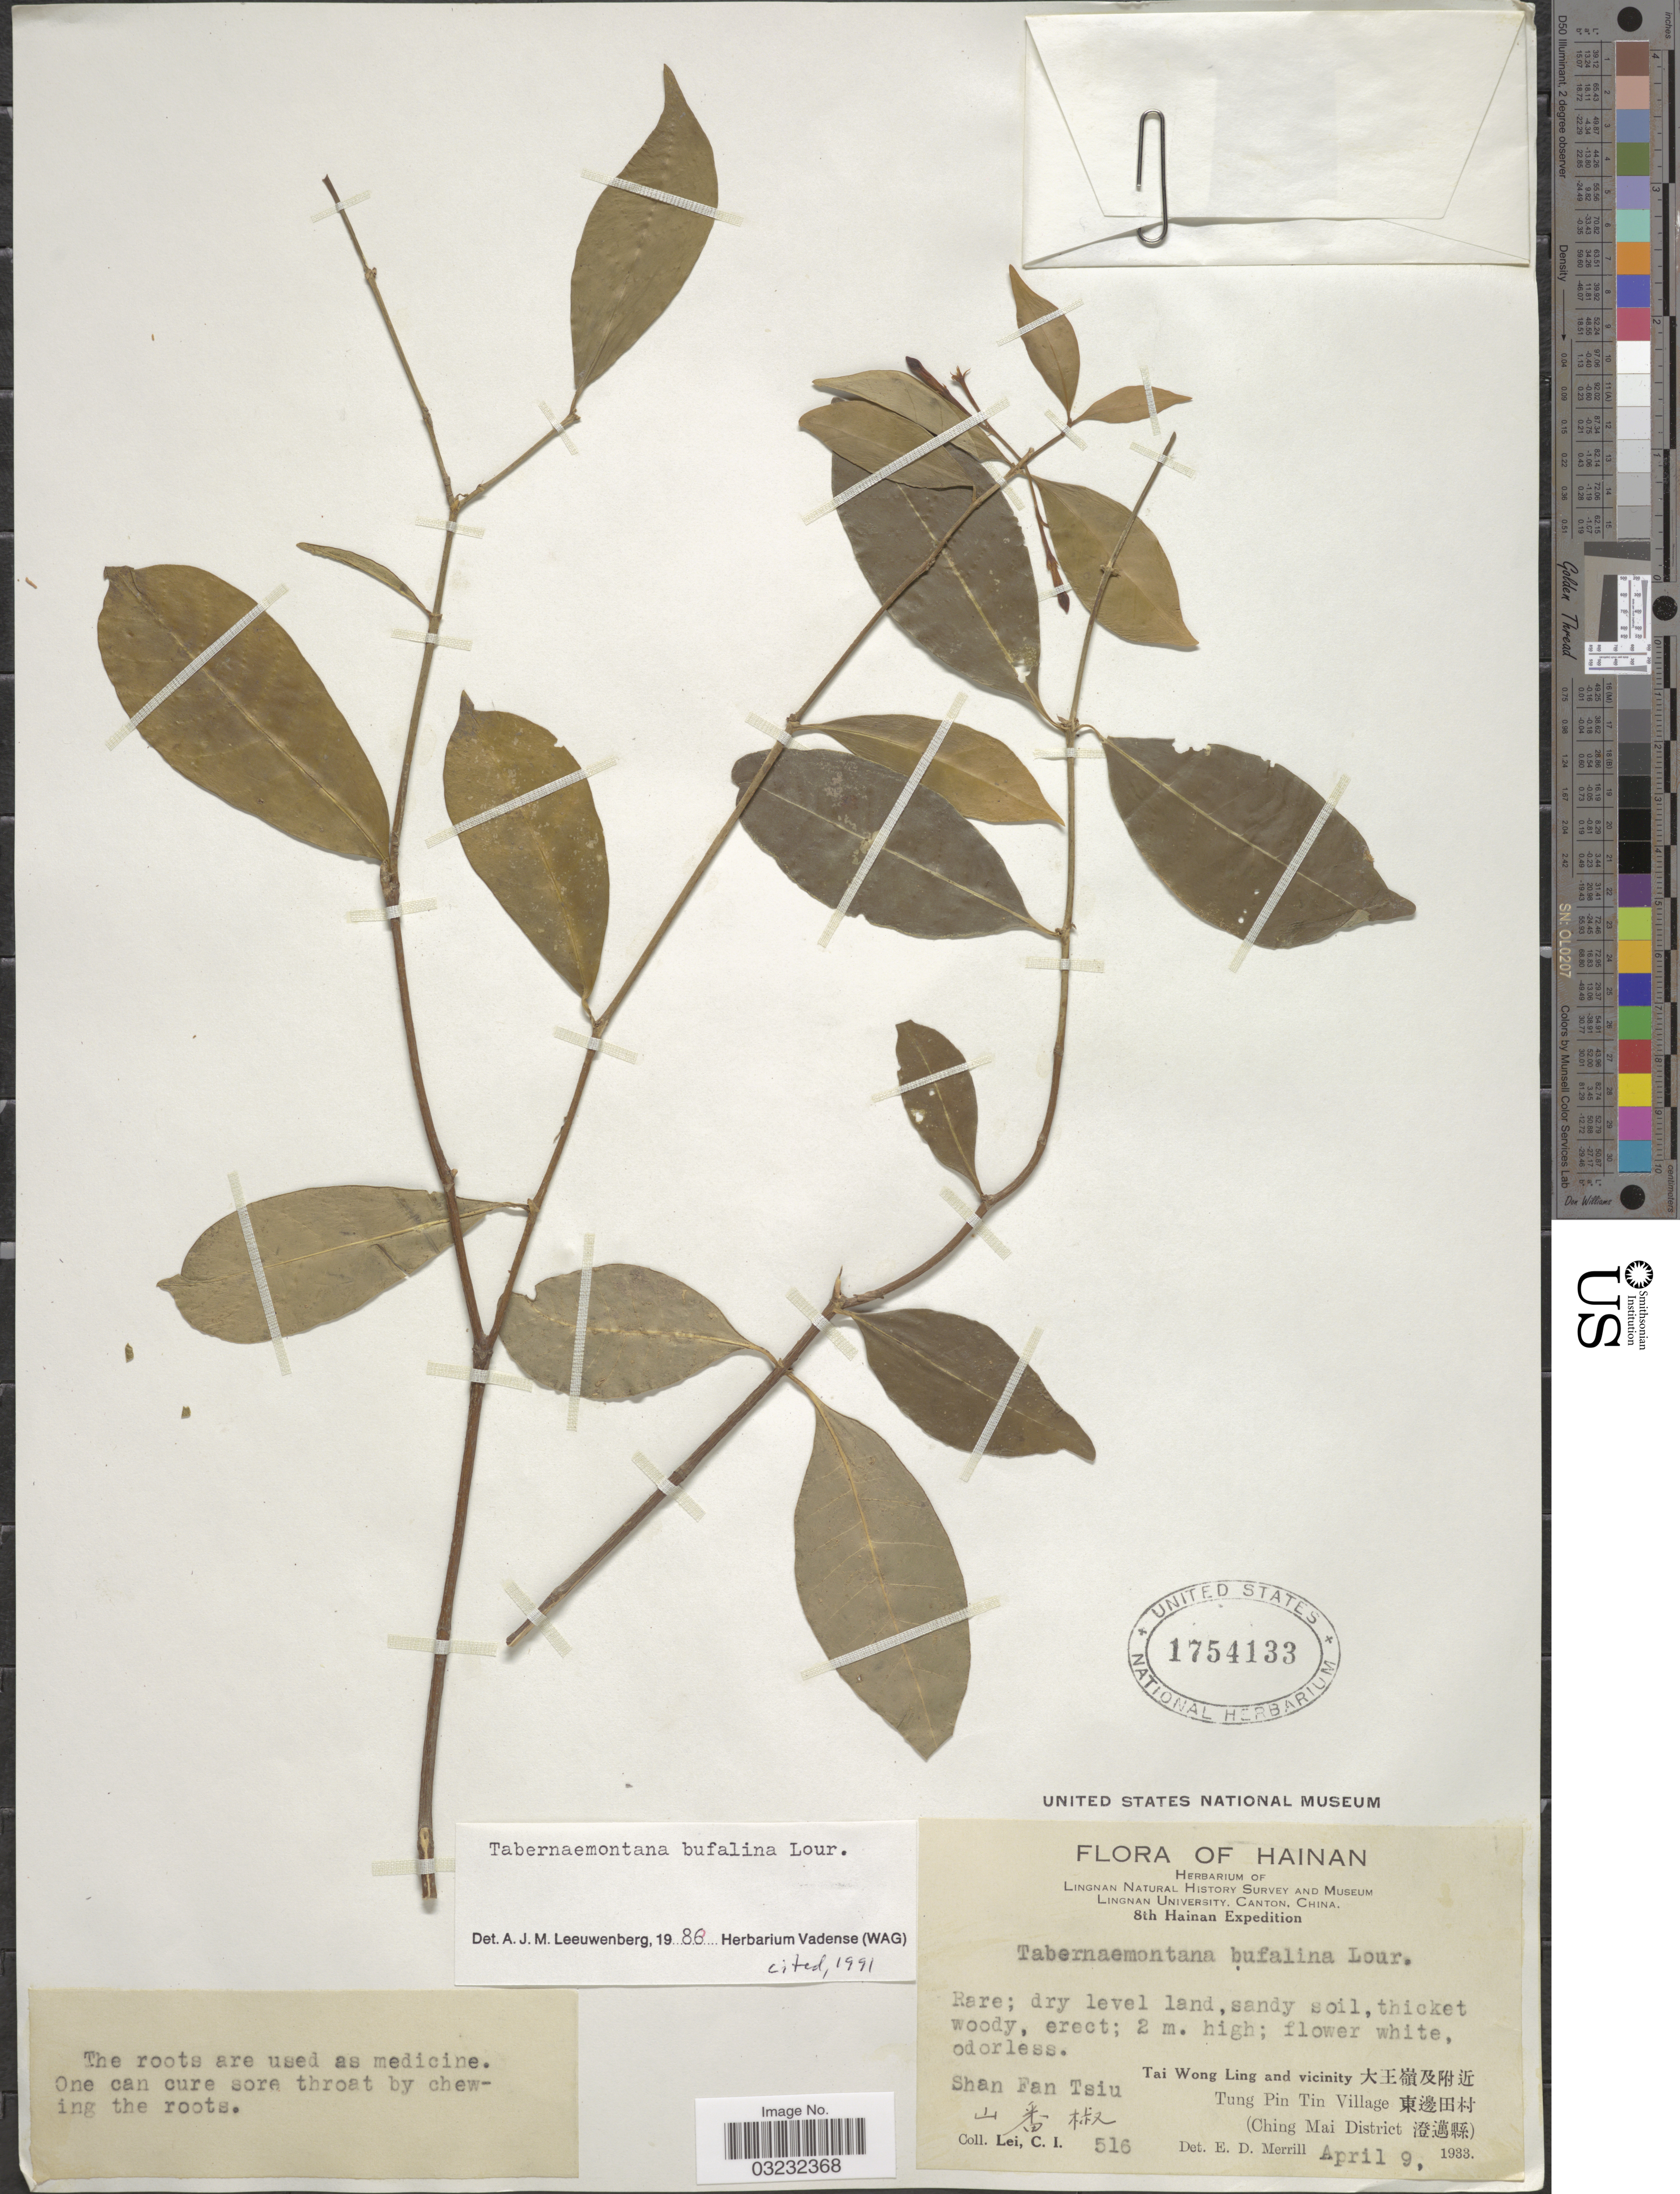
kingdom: Plantae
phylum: Tracheophyta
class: Magnoliopsida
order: Gentianales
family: Apocynaceae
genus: Tabernaemontana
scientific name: Tabernaemontana bufalina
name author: Lour.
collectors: C. I. Lei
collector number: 516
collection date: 1933-04-09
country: China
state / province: Hainan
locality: ShaFan Tsiu, Tai Wong Ling and Vicinity, Tung Pin Tin Village (Ching Mai District).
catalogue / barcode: US 1754133